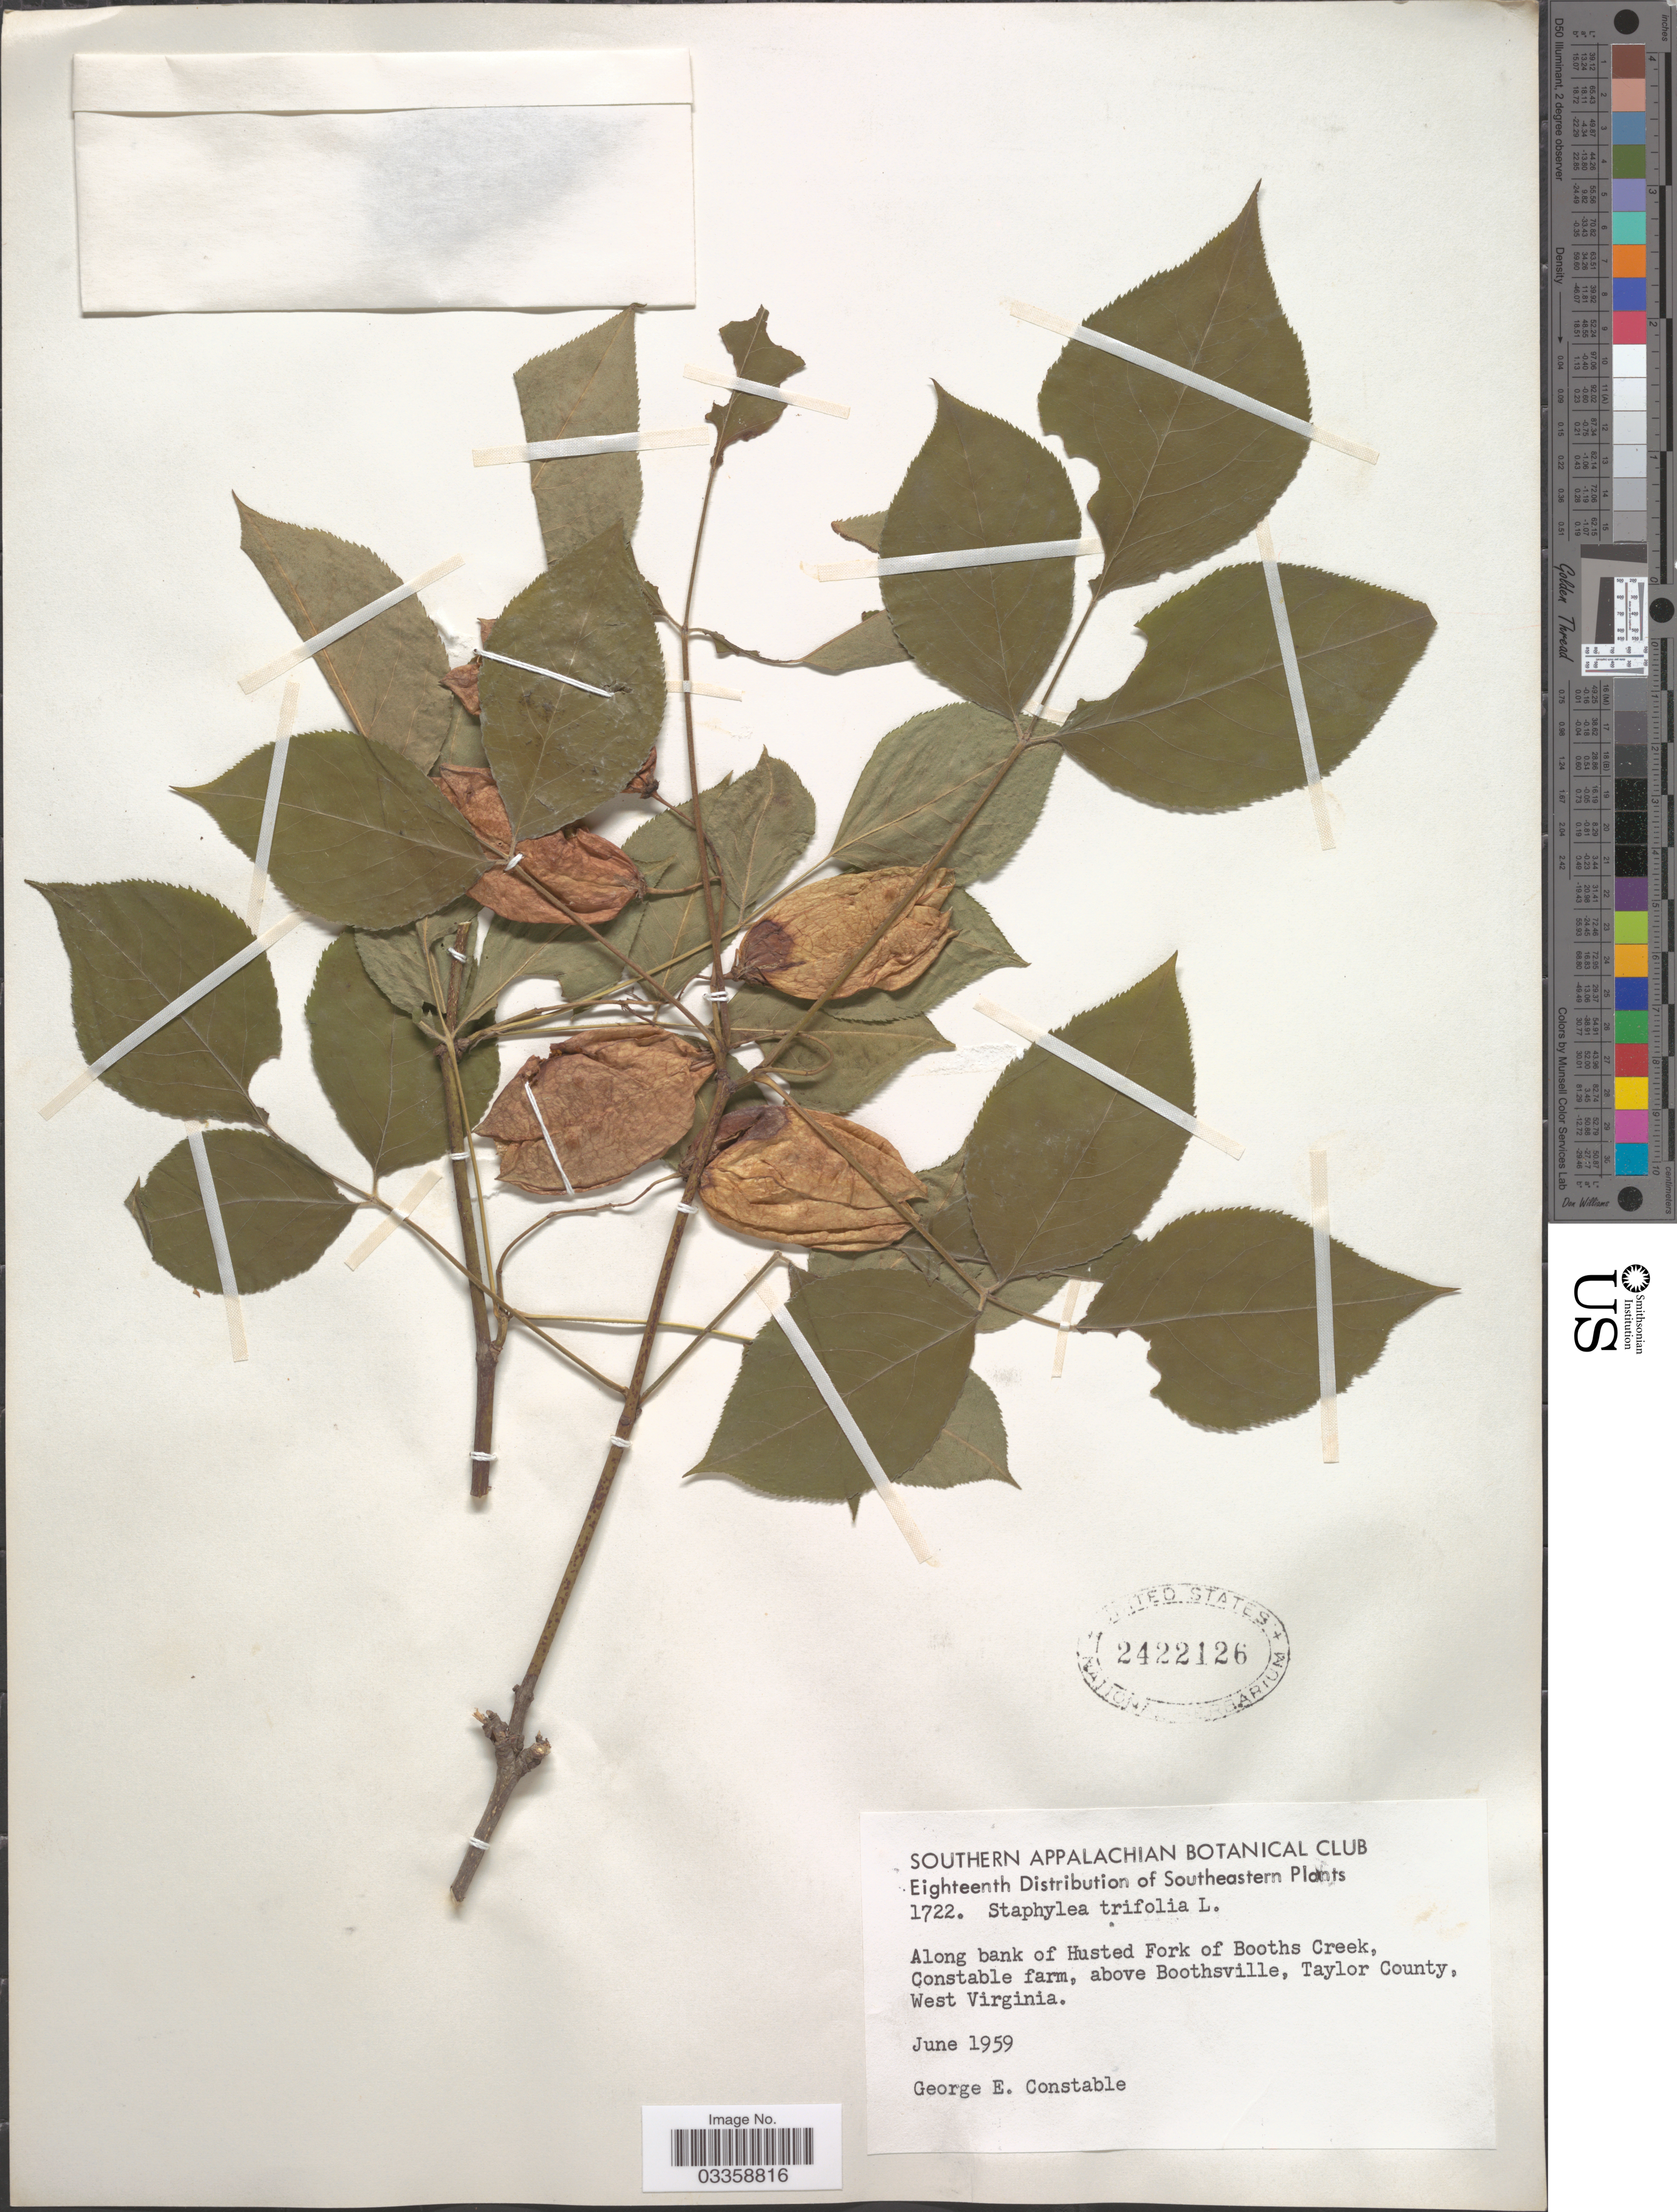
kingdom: Plantae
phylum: Tracheophyta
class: Magnoliopsida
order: Crossosomatales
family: Staphyleaceae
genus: Staphylea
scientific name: Staphylea trifolia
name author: L.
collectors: G. Constable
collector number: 1722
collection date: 1959-06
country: United States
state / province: West Virginia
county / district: Taylor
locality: Along bank of Husted Fork of Booths Creek, Constable farm, above Boothsville, Taylor County.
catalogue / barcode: US 2422126